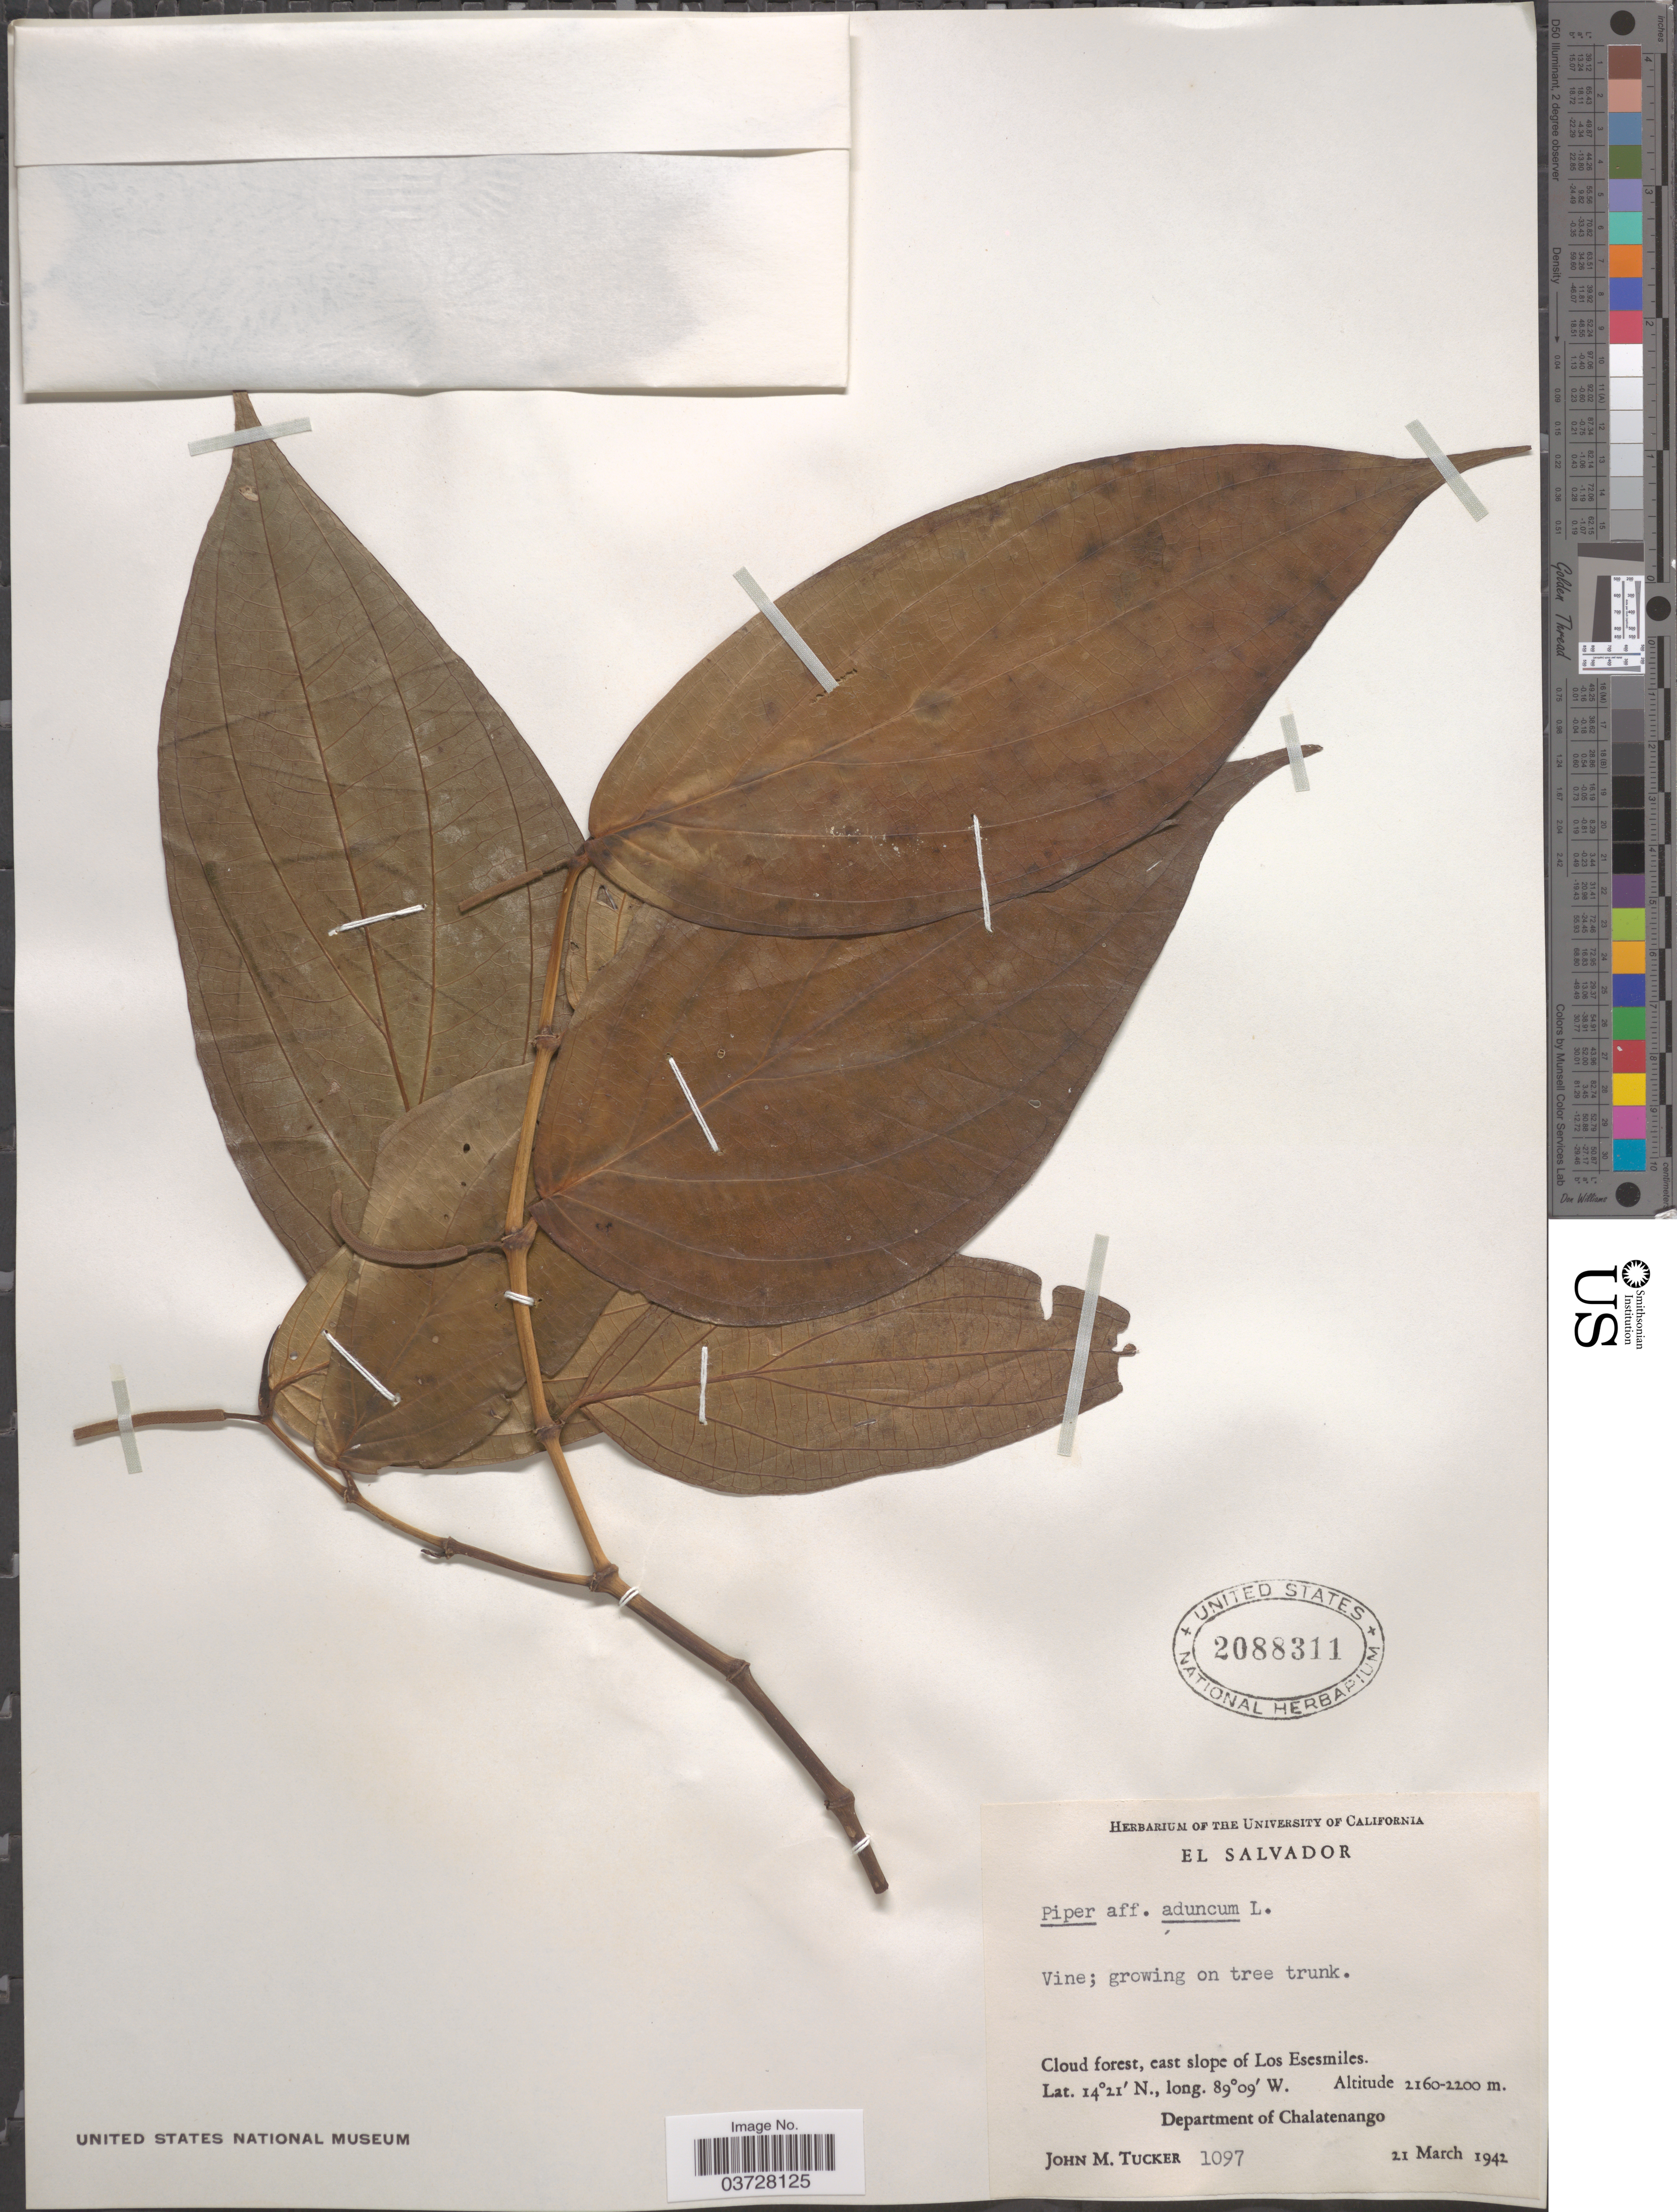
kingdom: Plantae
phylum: Tracheophyta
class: Magnoliopsida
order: Piperales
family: Piperaceae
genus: Piper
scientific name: Piper aduncum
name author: L.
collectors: J. M. Tucker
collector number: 1097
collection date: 1942-03-21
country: El Salvador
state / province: Chalatenango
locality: Cloud forest, east slope of Los Esesmiles. Department of Chalatenango.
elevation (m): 2160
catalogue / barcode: US 2088311